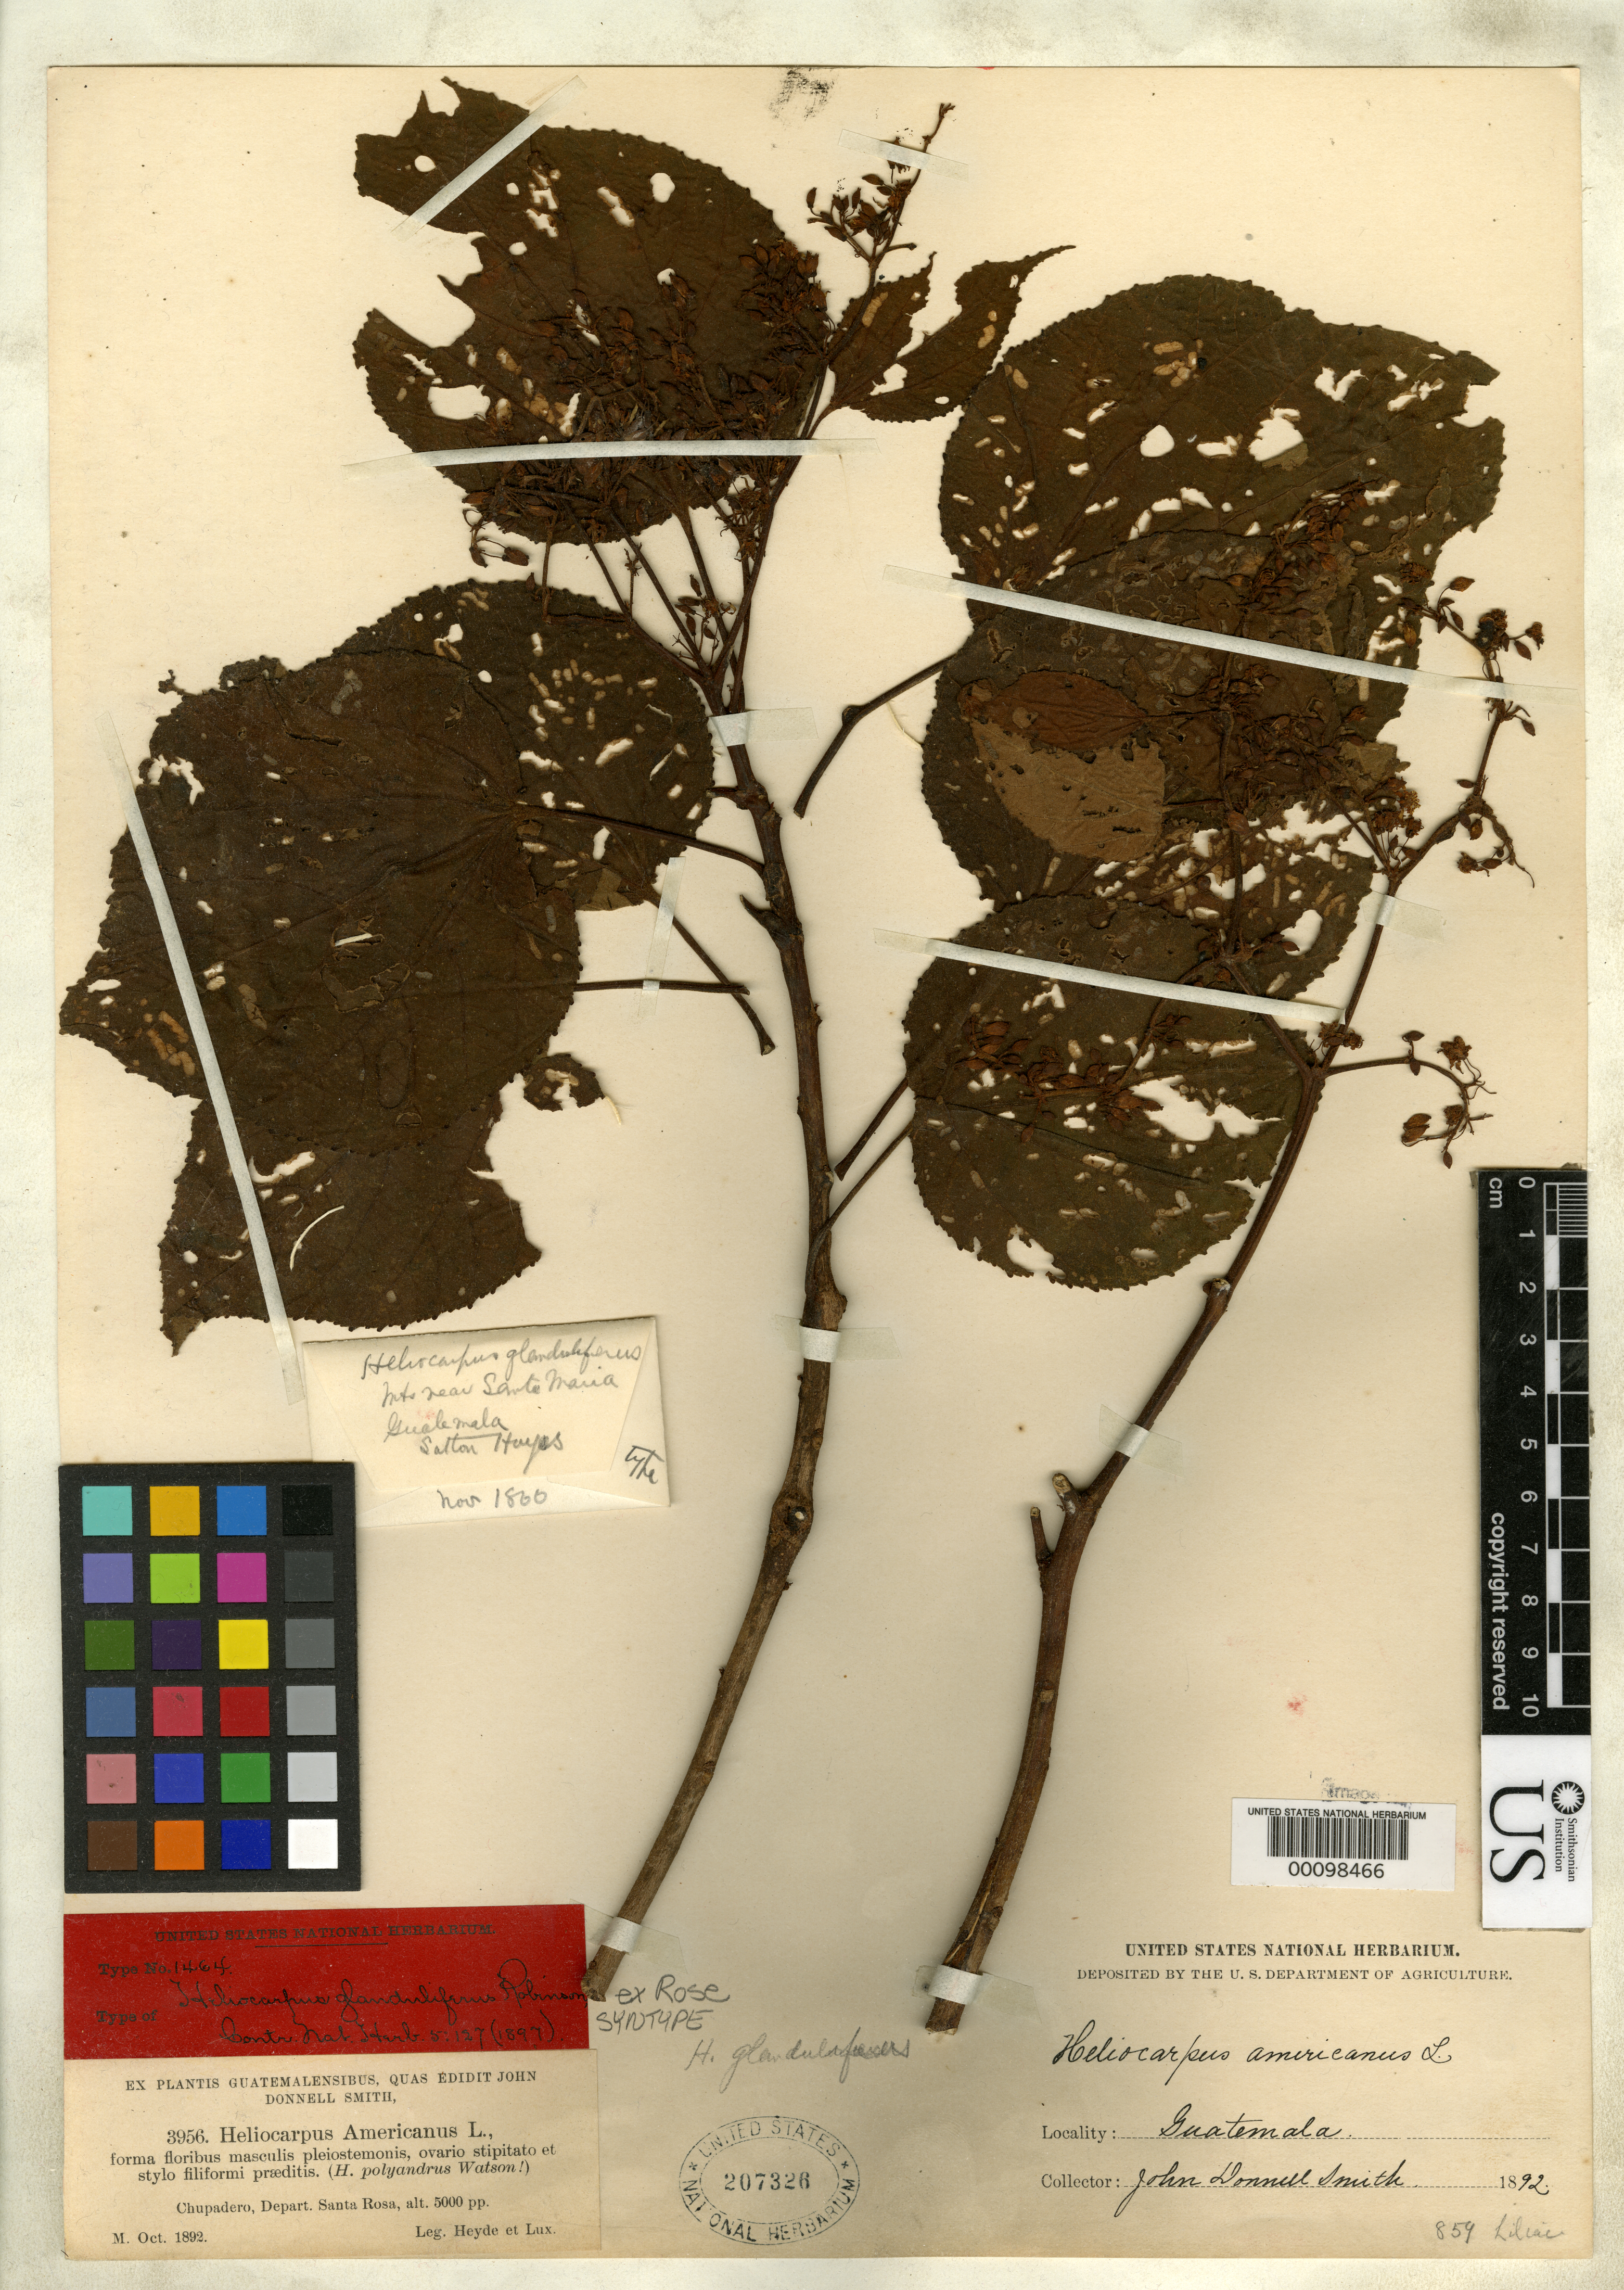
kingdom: Plantae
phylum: Tracheophyta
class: Magnoliopsida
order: Malvales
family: Malvaceae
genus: Heliocarpus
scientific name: Heliocarpus glandulifer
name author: B.L. Rob. ex Rose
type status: Syntype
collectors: E. T. Heyde & E. Lux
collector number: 3956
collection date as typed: Oct 1892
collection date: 1892-10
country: Guatemala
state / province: Santa Rosa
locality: Chupadero, Depart. Santa Rosa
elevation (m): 1524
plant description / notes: A small packet is attached containing fragmentary material of another syntype, Sutton Hayes [s.n.] Nov. 1860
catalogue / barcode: US 207326